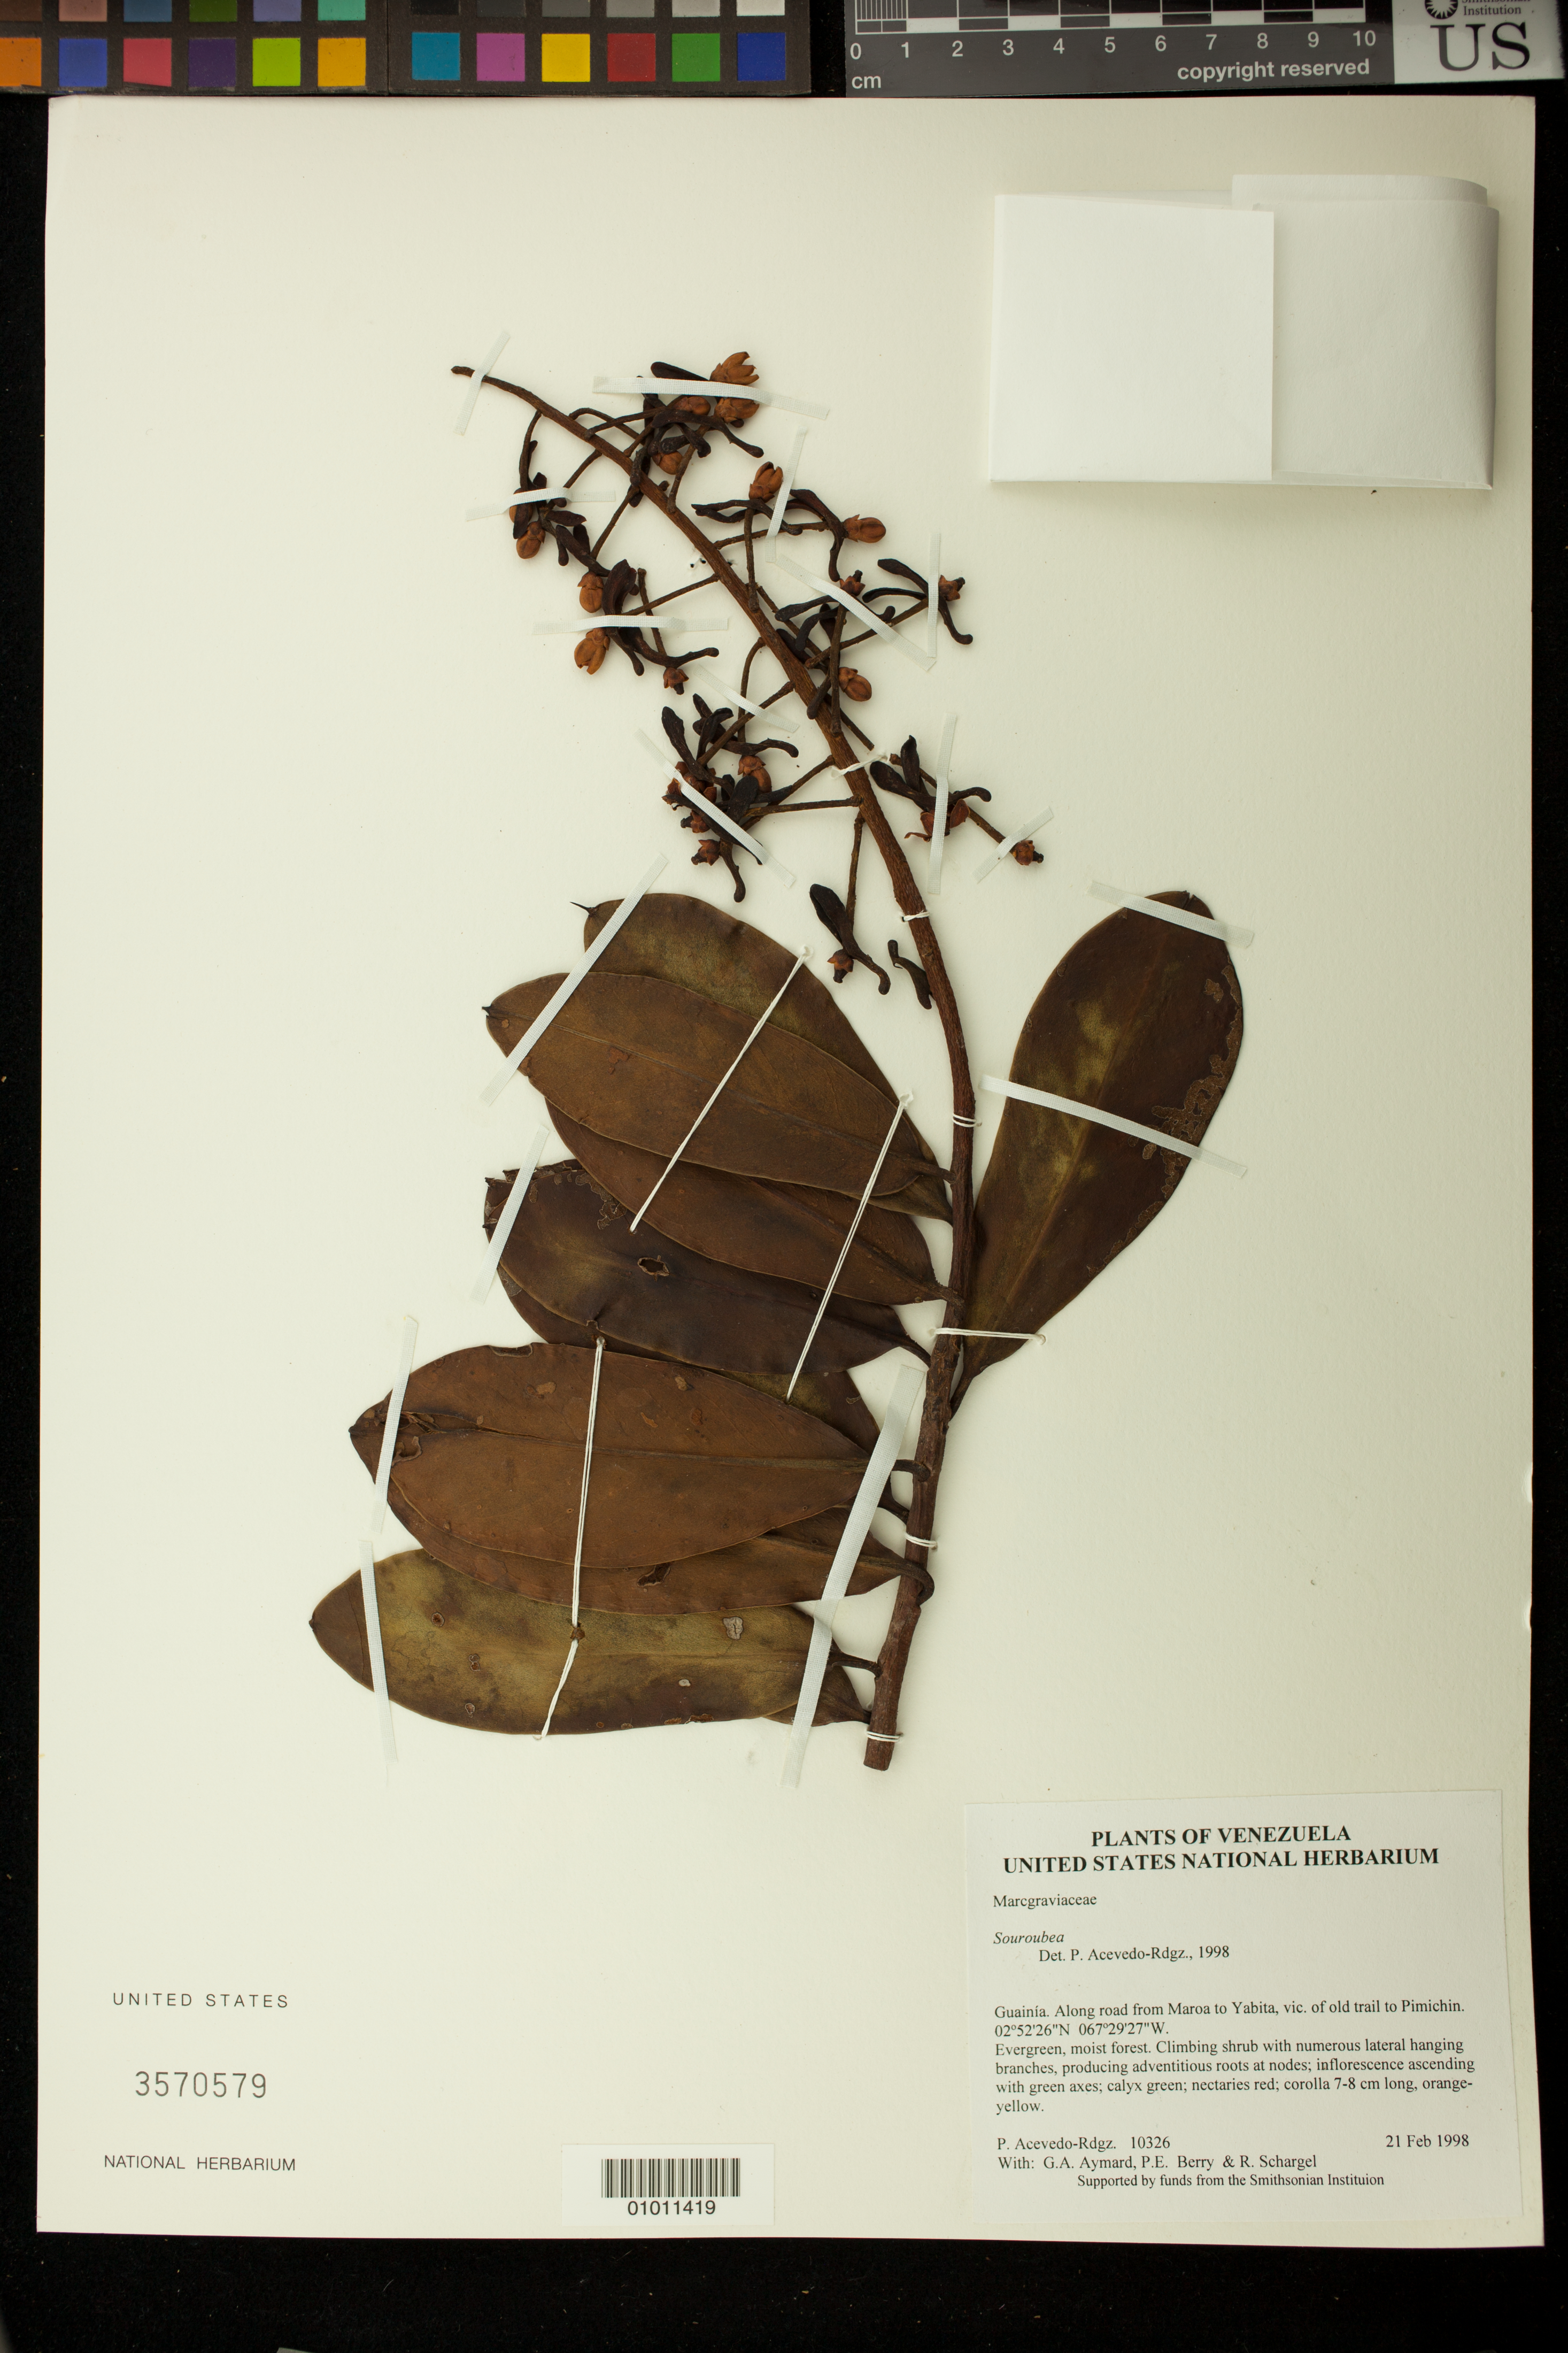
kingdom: Plantae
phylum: Tracheophyta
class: Magnoliopsida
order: Ericales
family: Marcgraviaceae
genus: Souroubea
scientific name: Souroubea guianensis subsp. cylindrica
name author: (Wittm.) de Roon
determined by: Strong, M. T., (US), Smithsonian Institution - National Museum of Natural History (UNITED STATES)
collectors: P. Acevedo-Rodr., G. A. Aymard, P. E. Berry & R. Schargel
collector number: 10326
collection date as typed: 21 Feb 1998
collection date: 1998-02-21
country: Venezuela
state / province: Amazonas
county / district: Maroa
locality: Along road from Maroa to Yabita, vic. of old trail to Pimichin.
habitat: Evergreen, moist forest.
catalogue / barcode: US 3570579